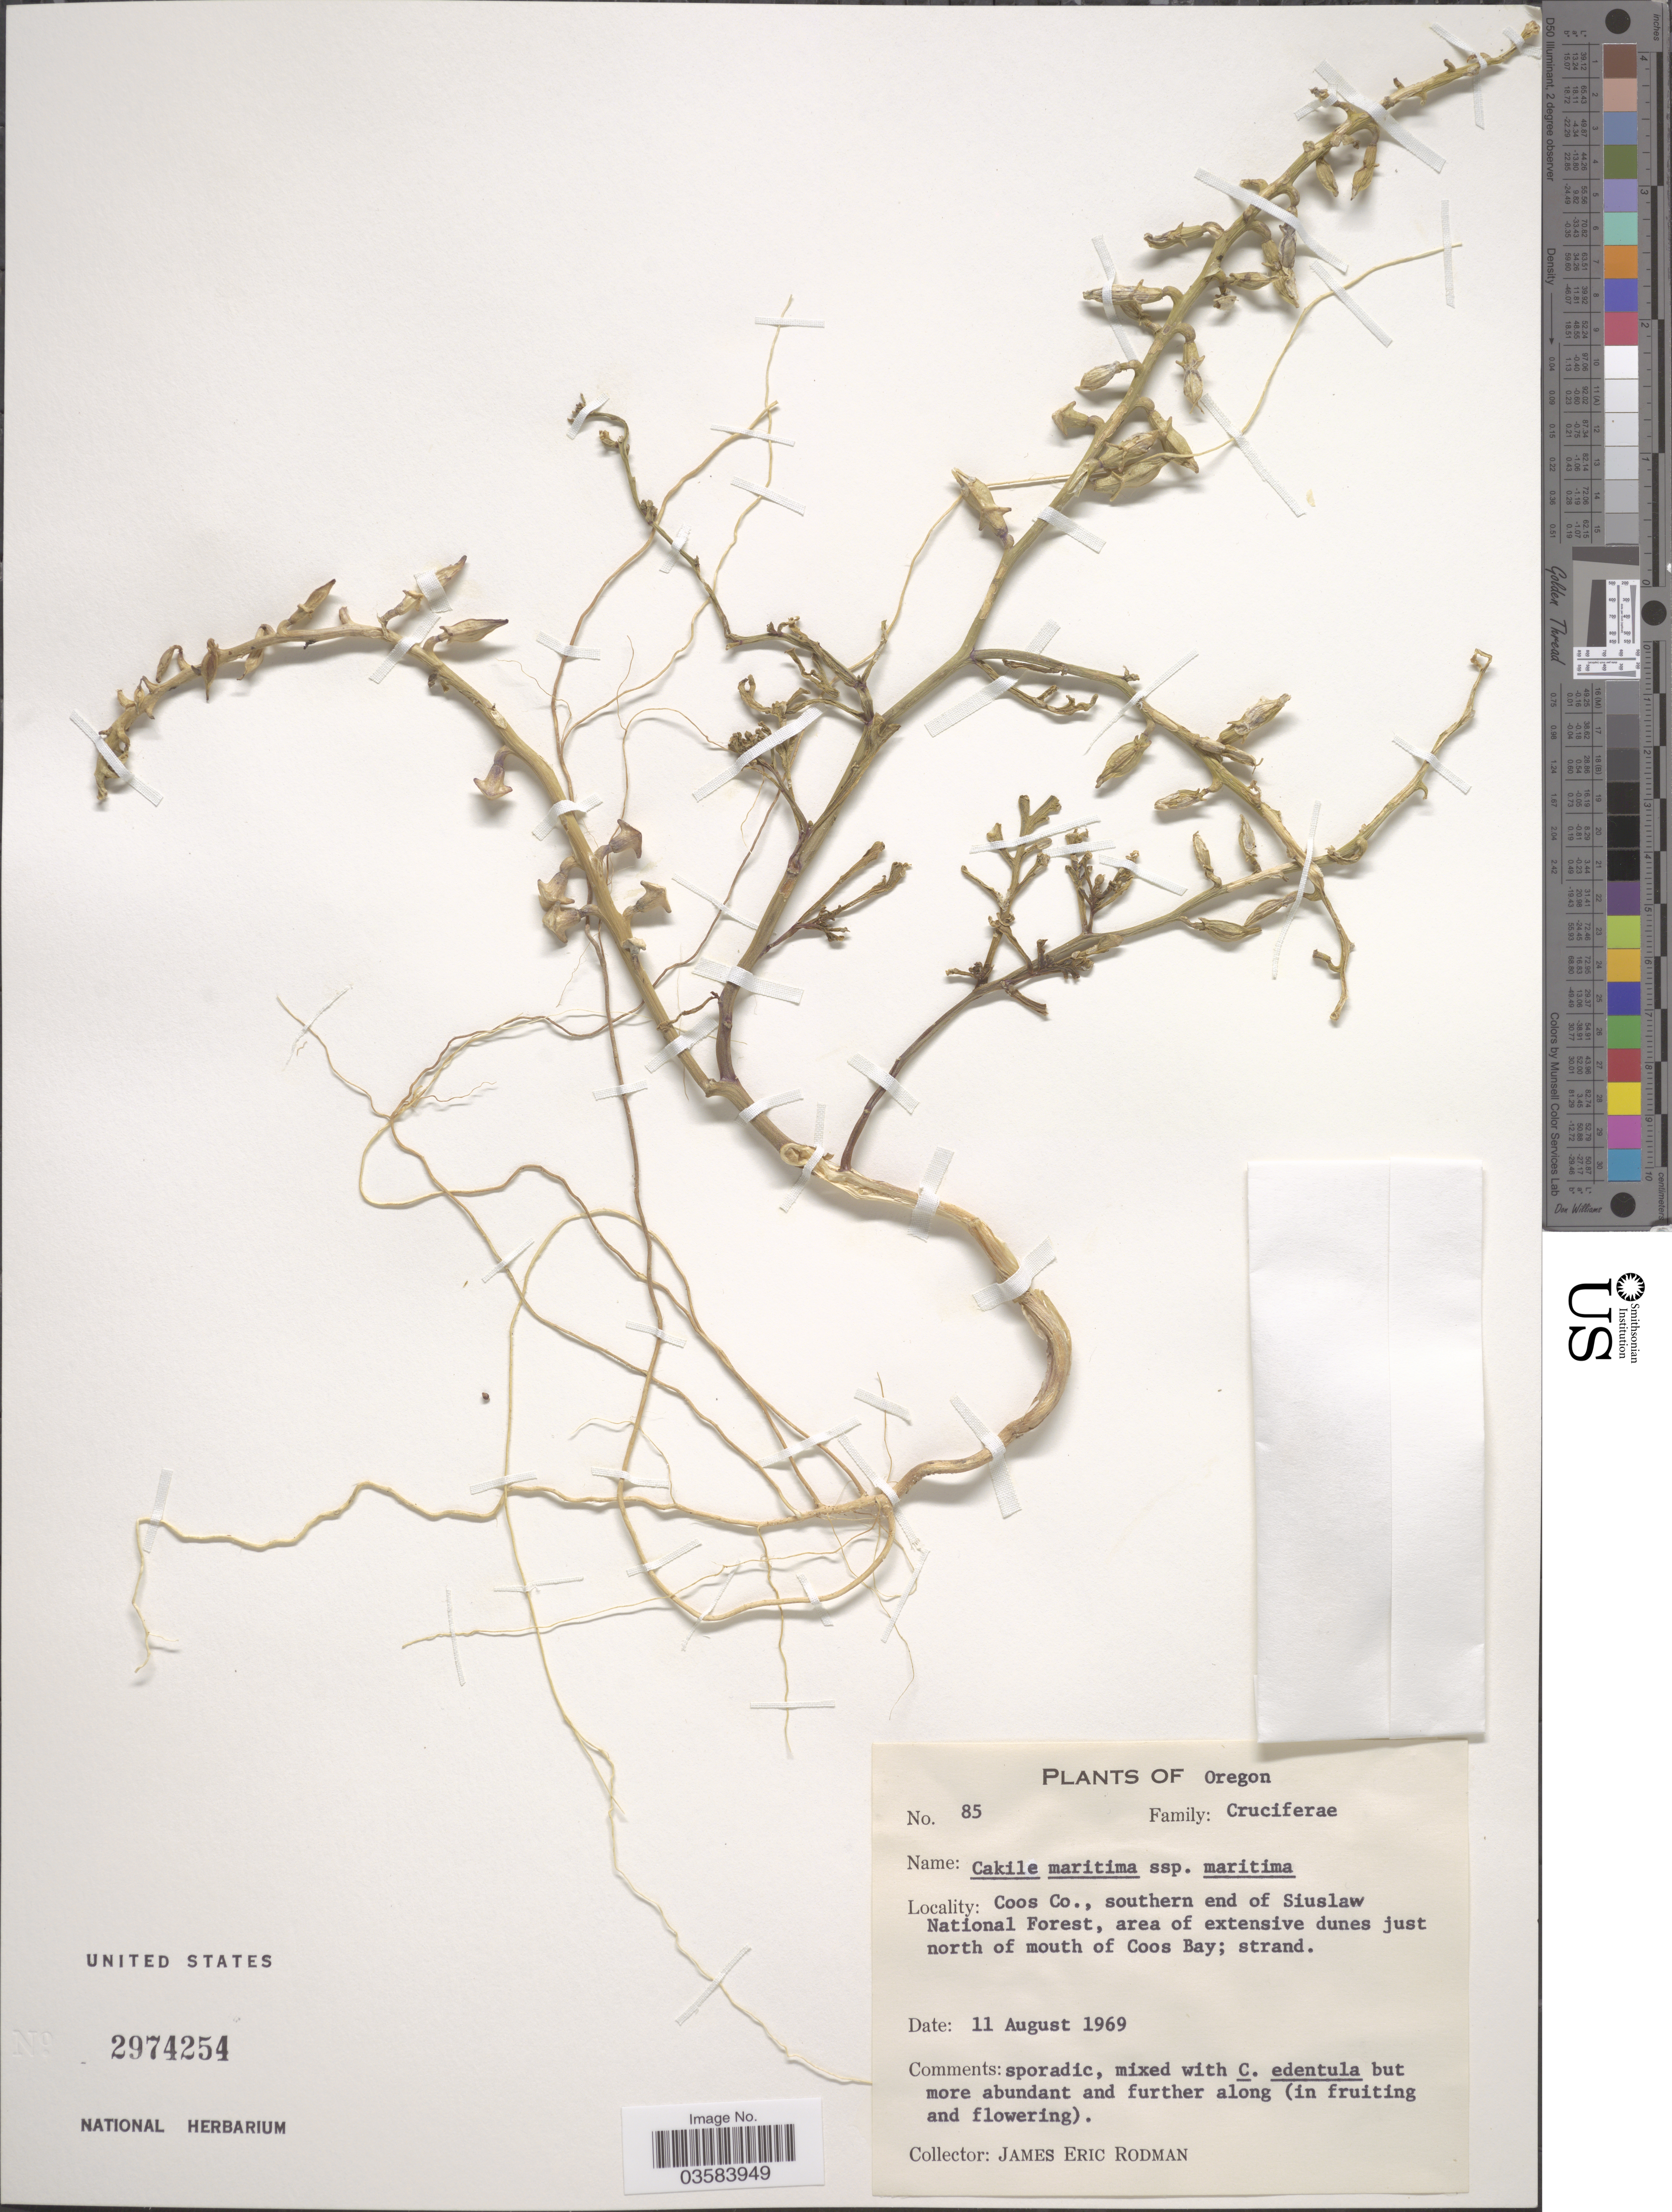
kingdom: Plantae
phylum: Tracheophyta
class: Magnoliopsida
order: Brassicales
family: Brassicaceae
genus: Cakile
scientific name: Cakile maritima subsp. maritima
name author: Scop.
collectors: J. Rodman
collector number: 85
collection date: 1969-08-11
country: United States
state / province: Oregon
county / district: Coos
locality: Coos Co., southern end of Siuslaw National Forest, area of extensive dunes just north of mouth of Coos Bay; strand.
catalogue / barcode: US 2974254